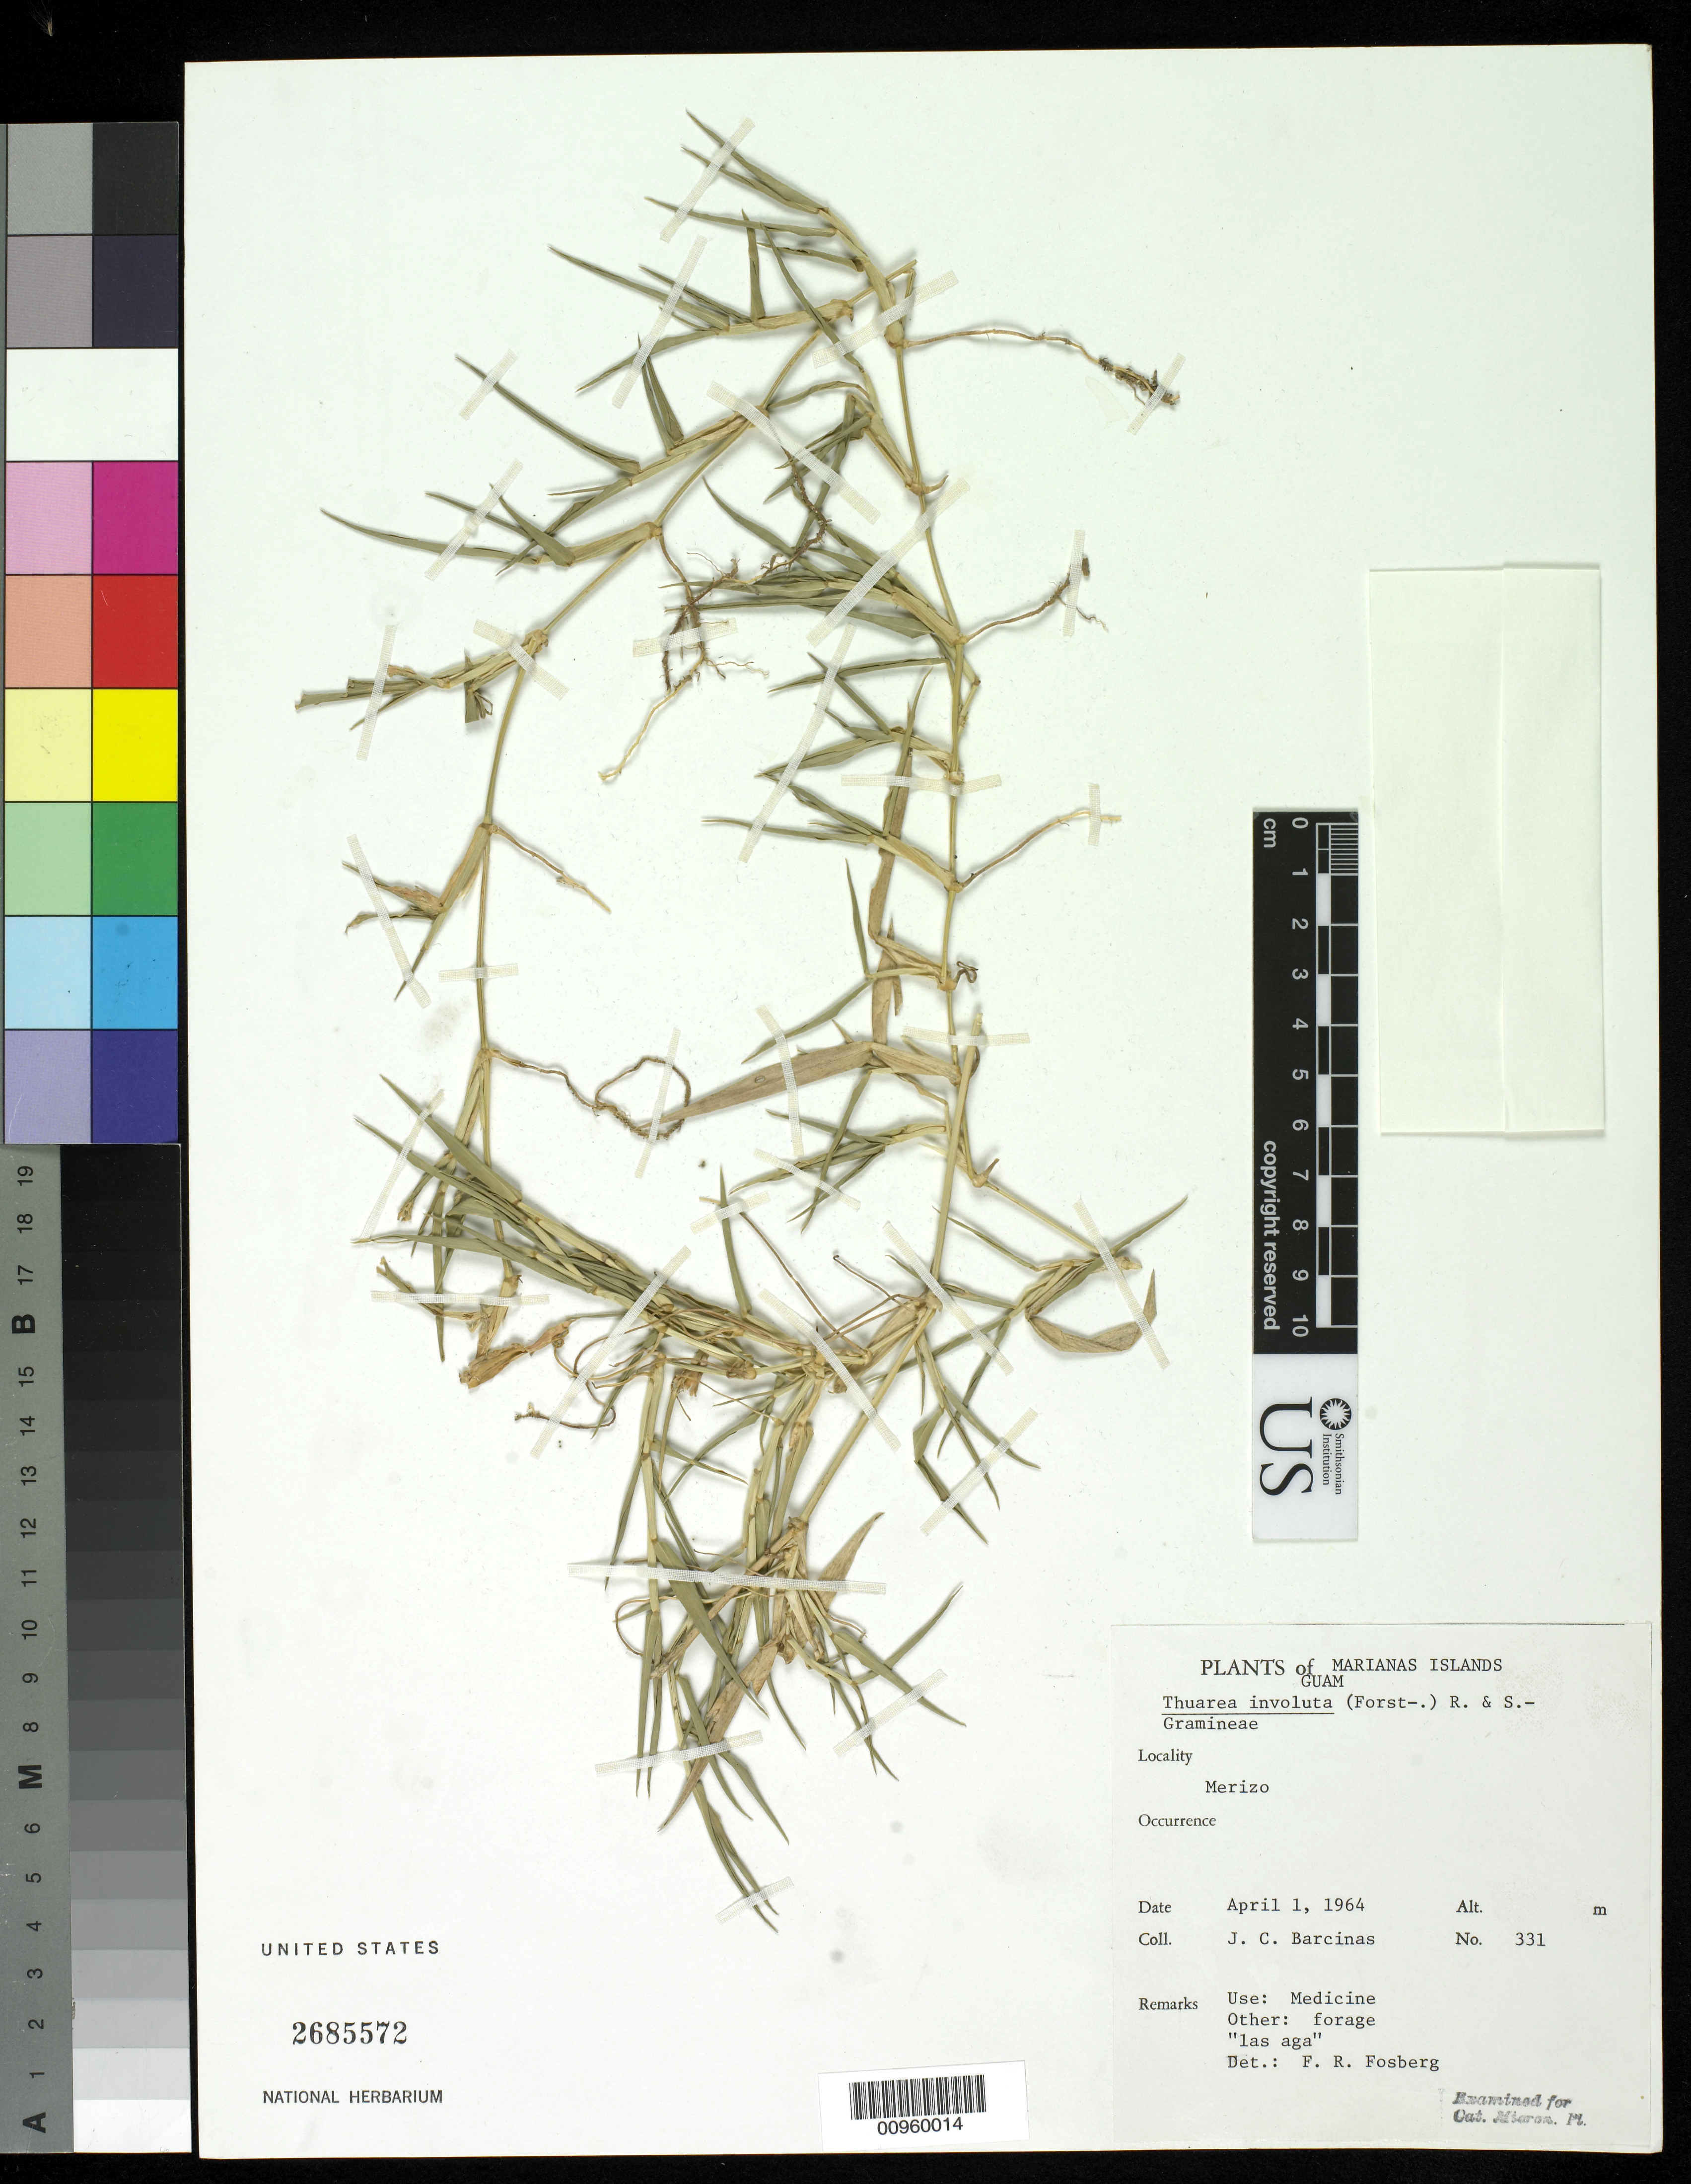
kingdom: Plantae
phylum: Tracheophyta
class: Liliopsida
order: Poales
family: Poaceae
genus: Thuarea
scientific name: Thuarea involuta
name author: (G. Forst.) R. Br. ex Sm.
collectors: J.C. Barcinas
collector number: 331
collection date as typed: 01 Apr 1964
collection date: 1964-04-01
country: Guam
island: Guam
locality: Merizo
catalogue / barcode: US 2685572